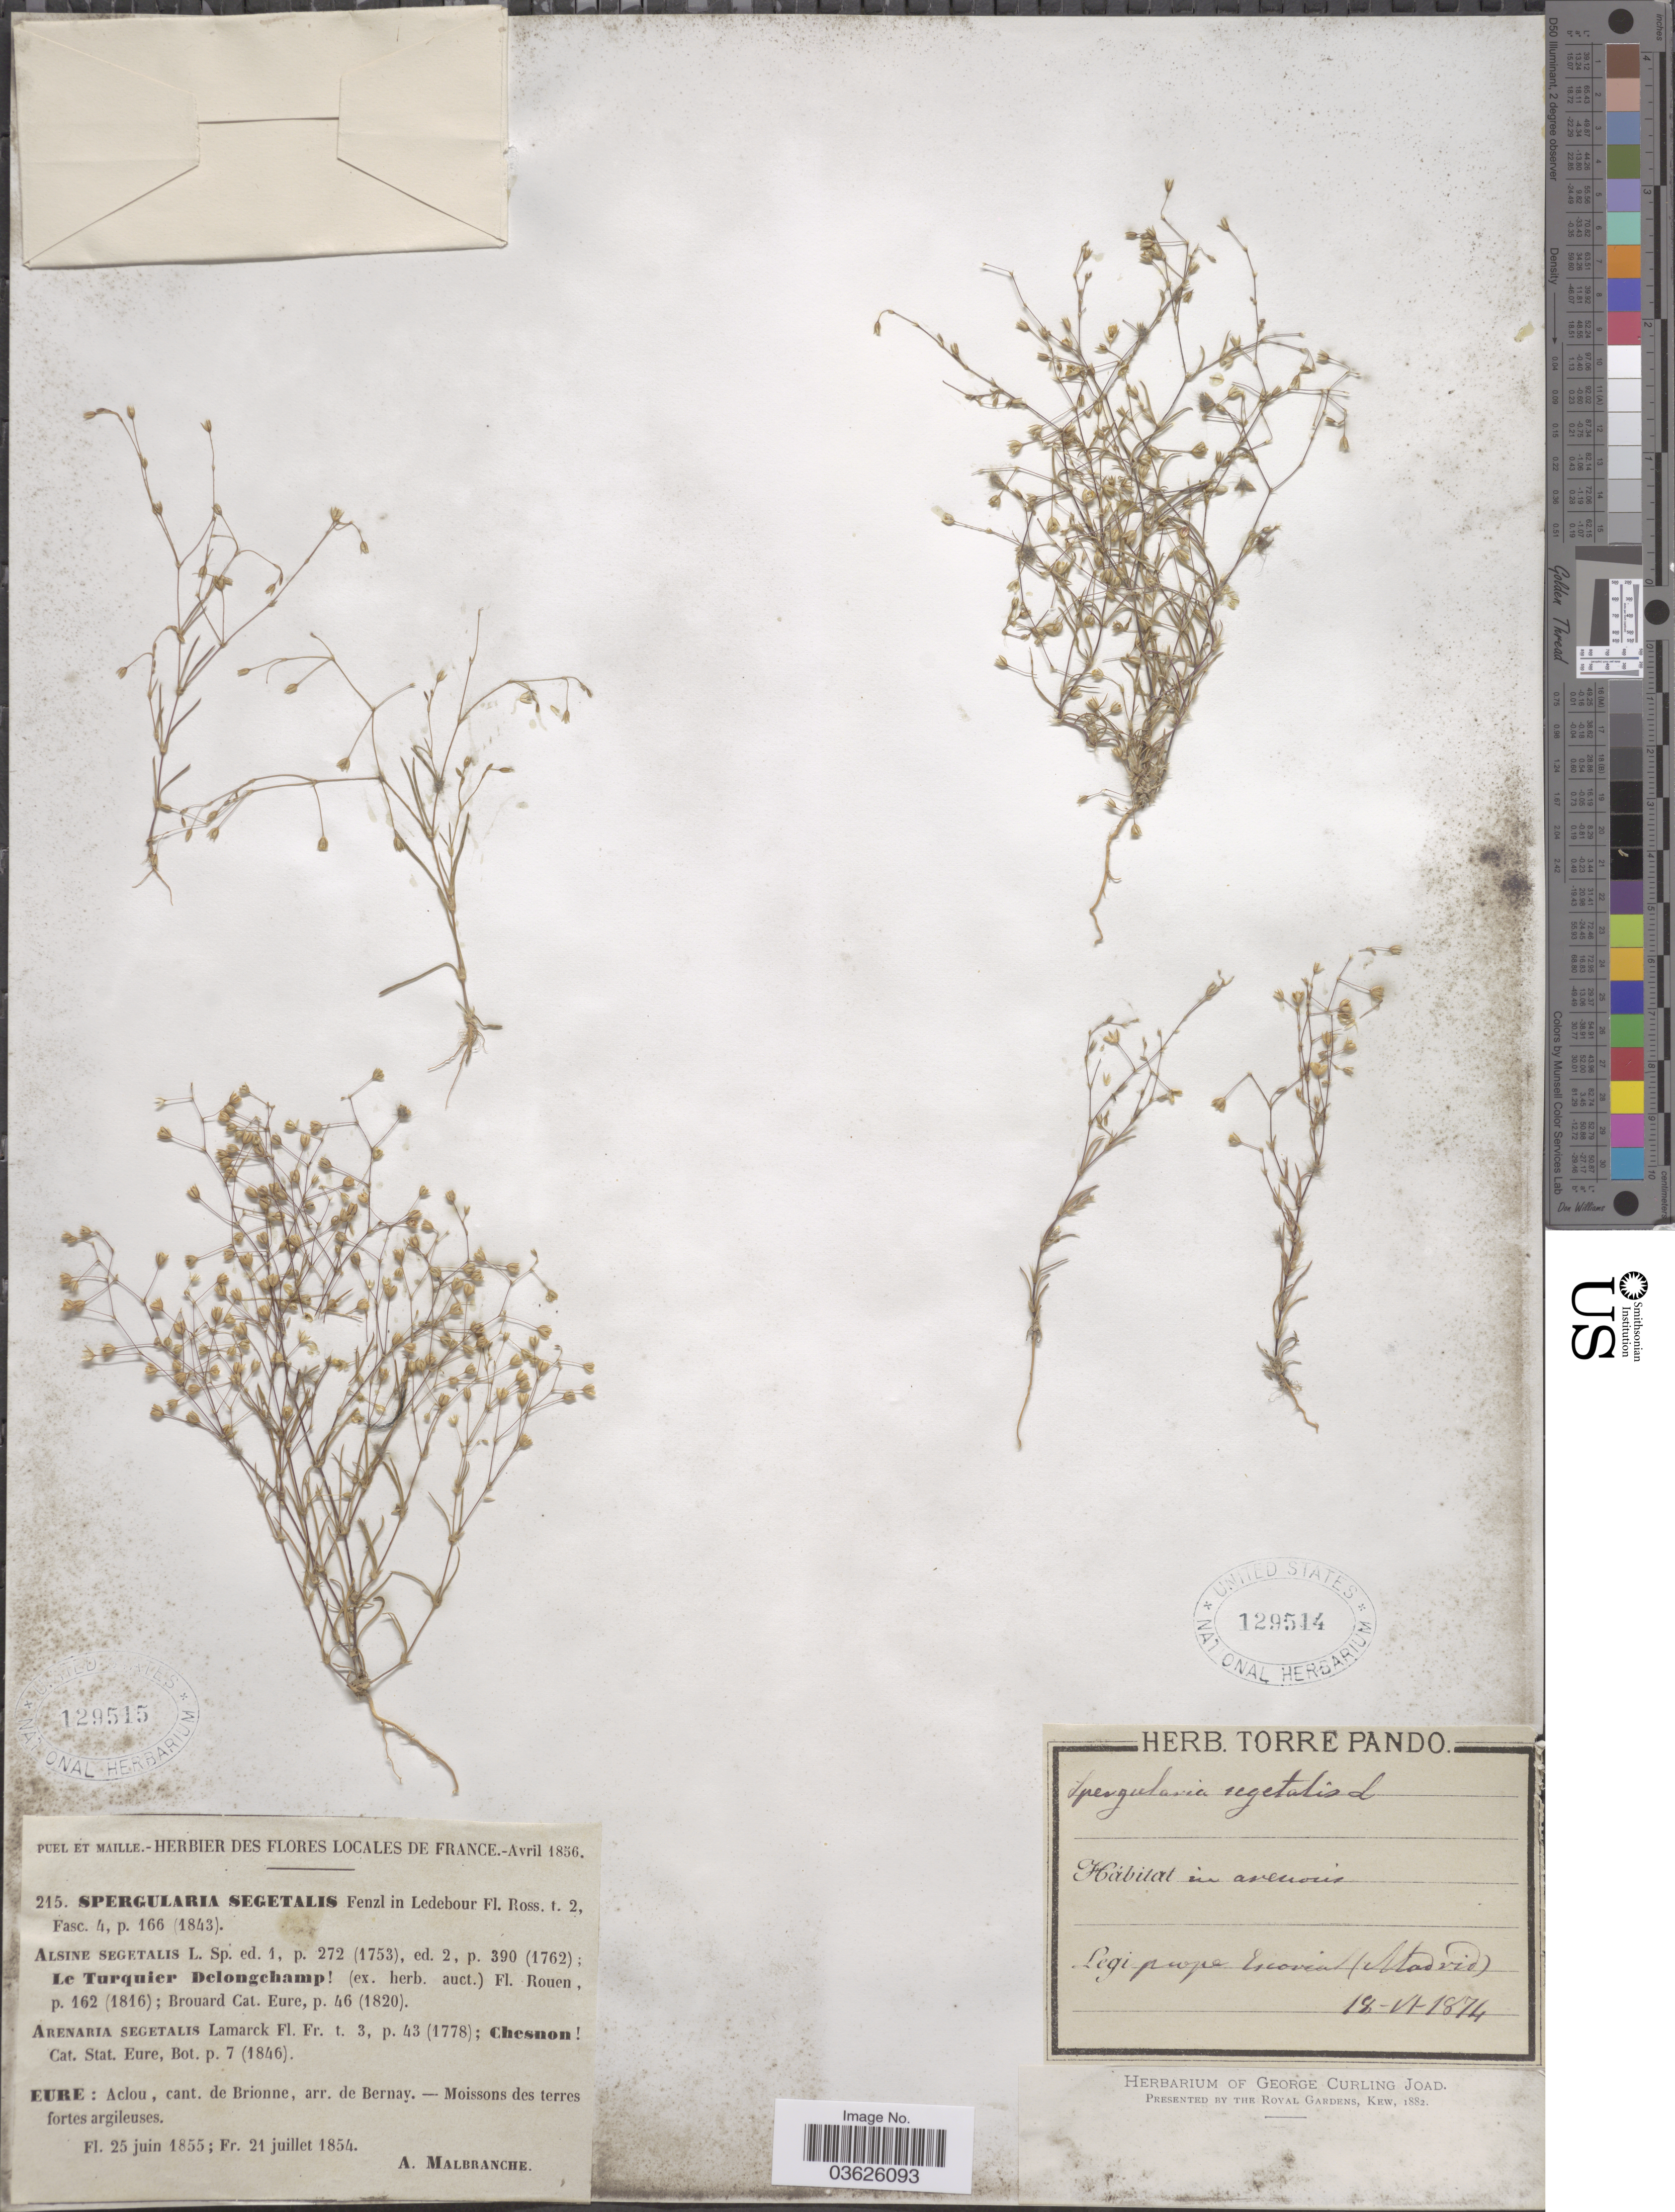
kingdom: Plantae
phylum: Tracheophyta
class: Magnoliopsida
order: Caryophyllales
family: Caryophyllaceae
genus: Tissa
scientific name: Tissa segetalis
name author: (L.) Warb.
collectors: ex herb. Torre Pando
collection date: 1874-06-18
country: Spain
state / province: Madrid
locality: In arenosis, prope Escorial.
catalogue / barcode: US 129514-2